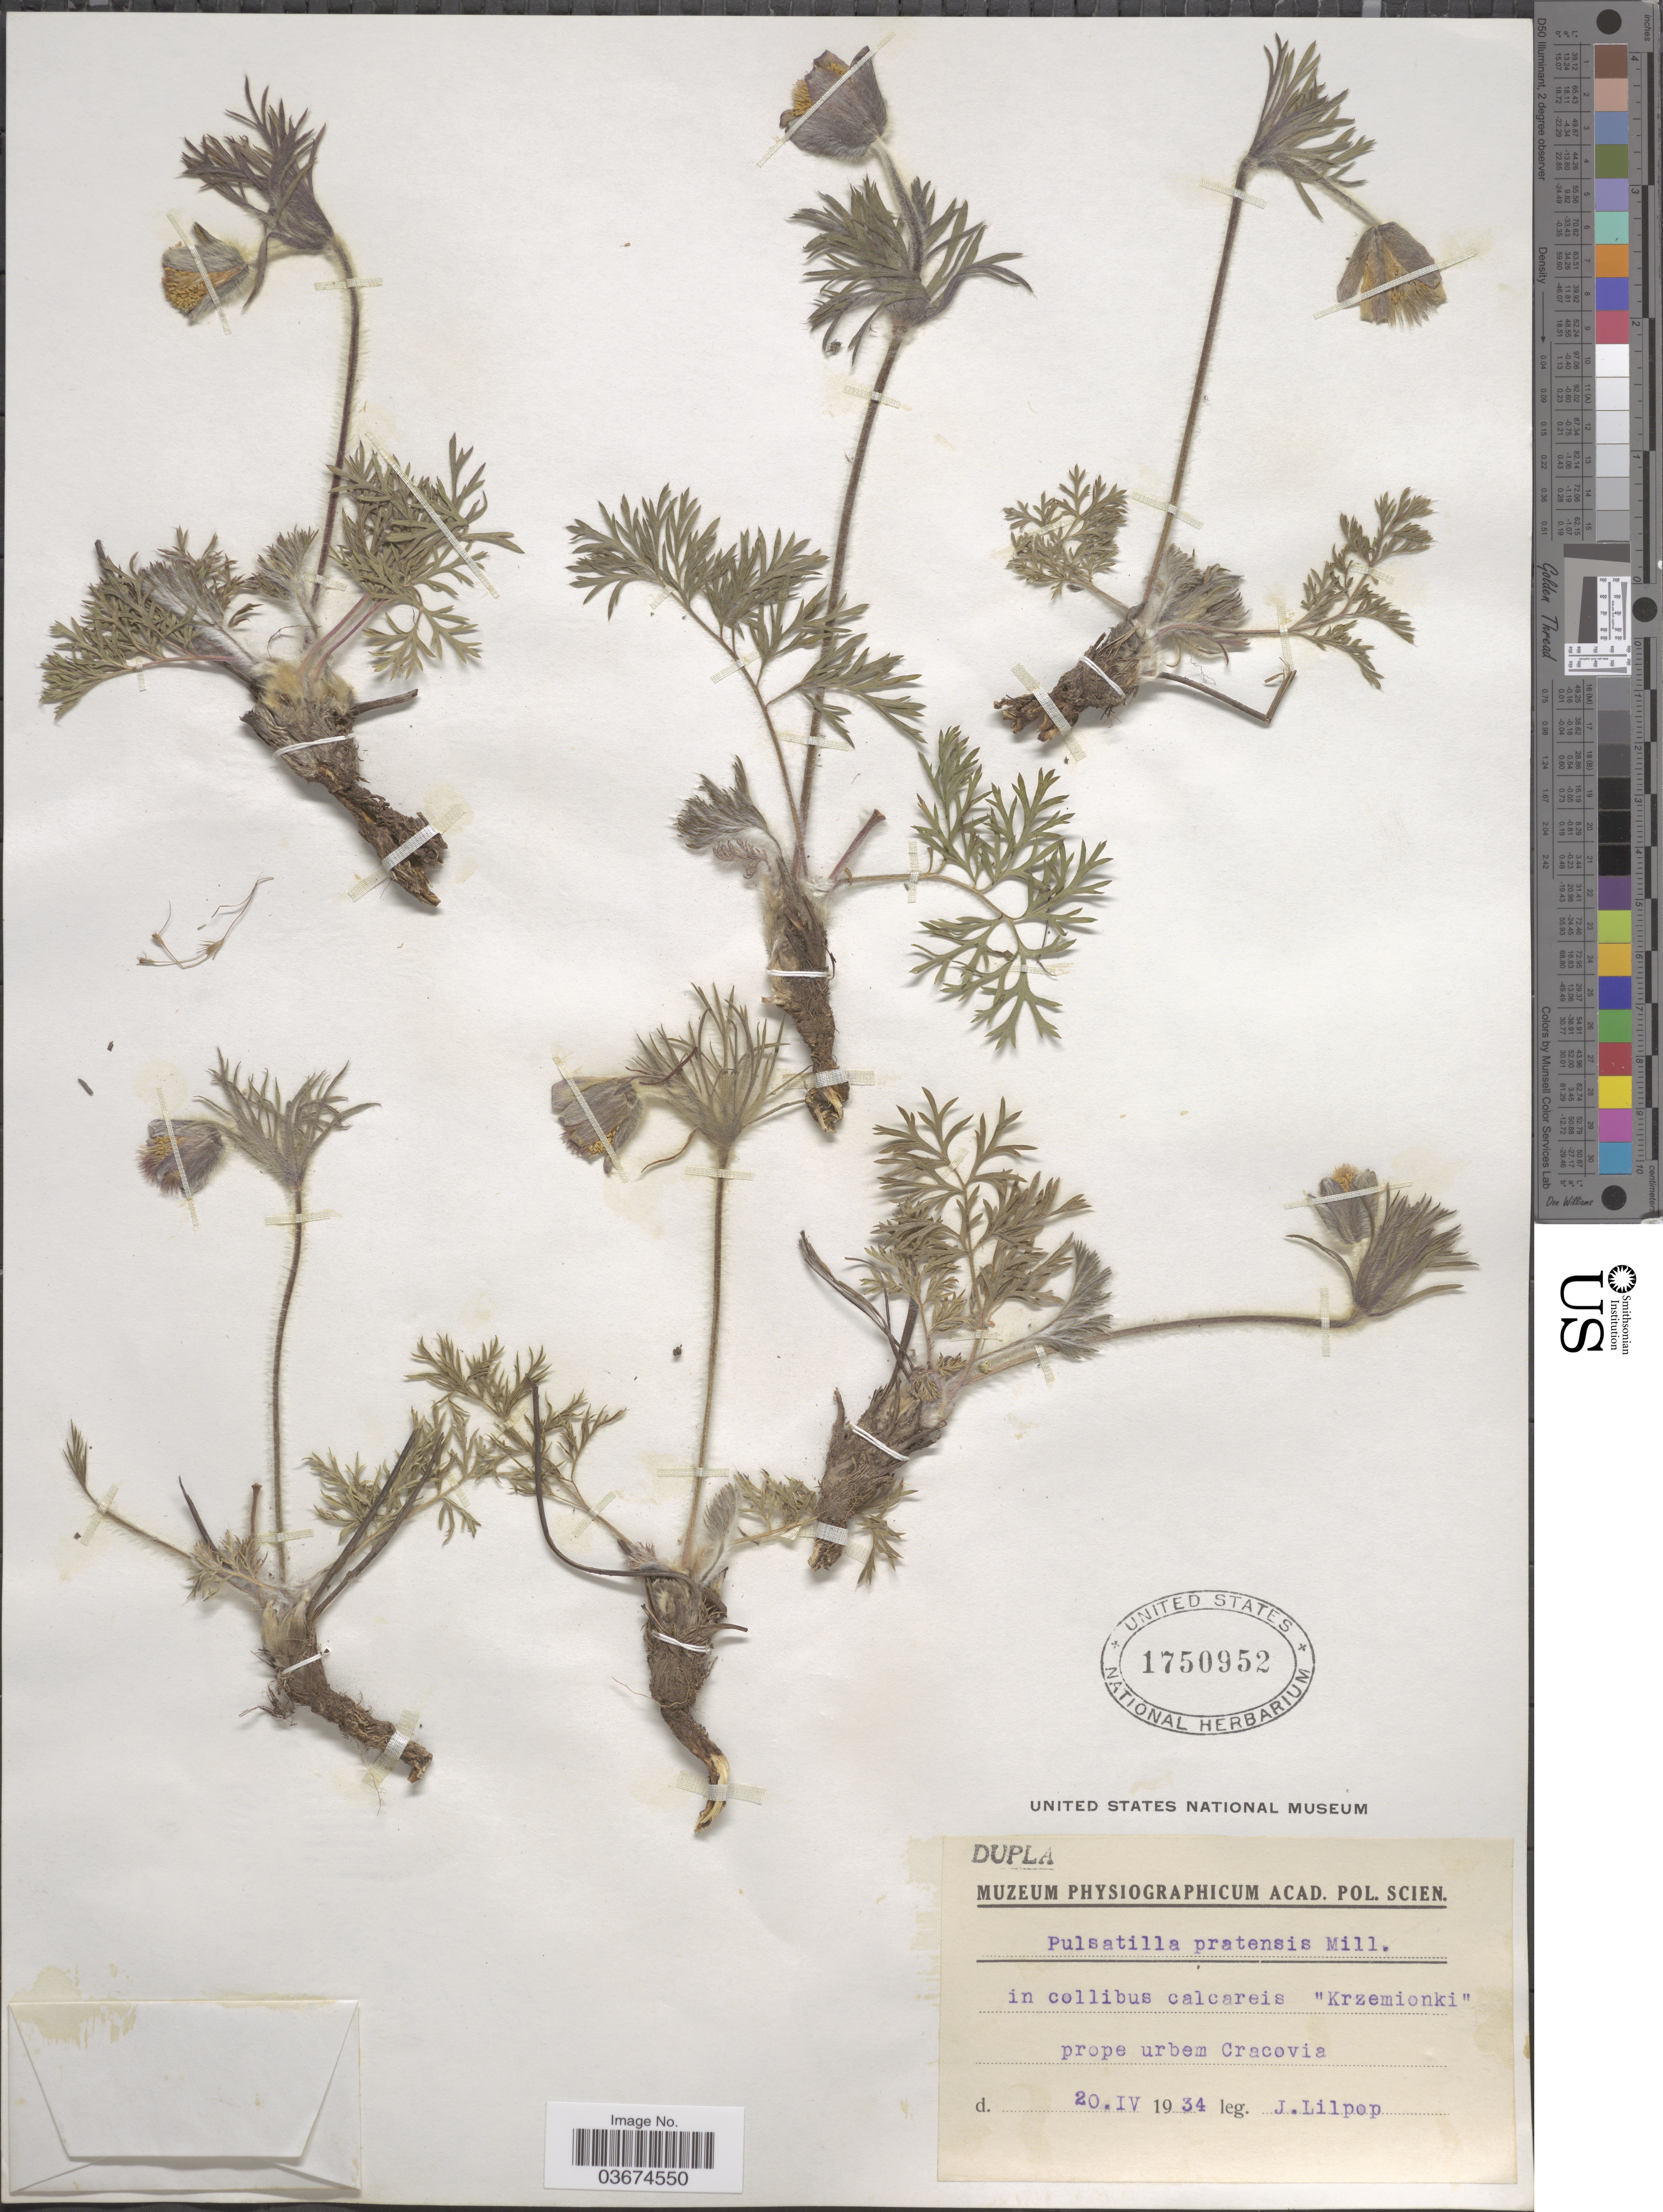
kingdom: Plantae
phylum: Tracheophyta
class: Magnoliopsida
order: Ranunculales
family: Ranunculaceae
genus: Pulsatilla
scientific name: Pulsatilla pratensis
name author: (L.) Mill.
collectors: J. Lilpop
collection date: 1934-04-20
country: Poland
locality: In collibus calcareis "Krzemionki" prope urbem Cracovia.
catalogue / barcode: US 1750952